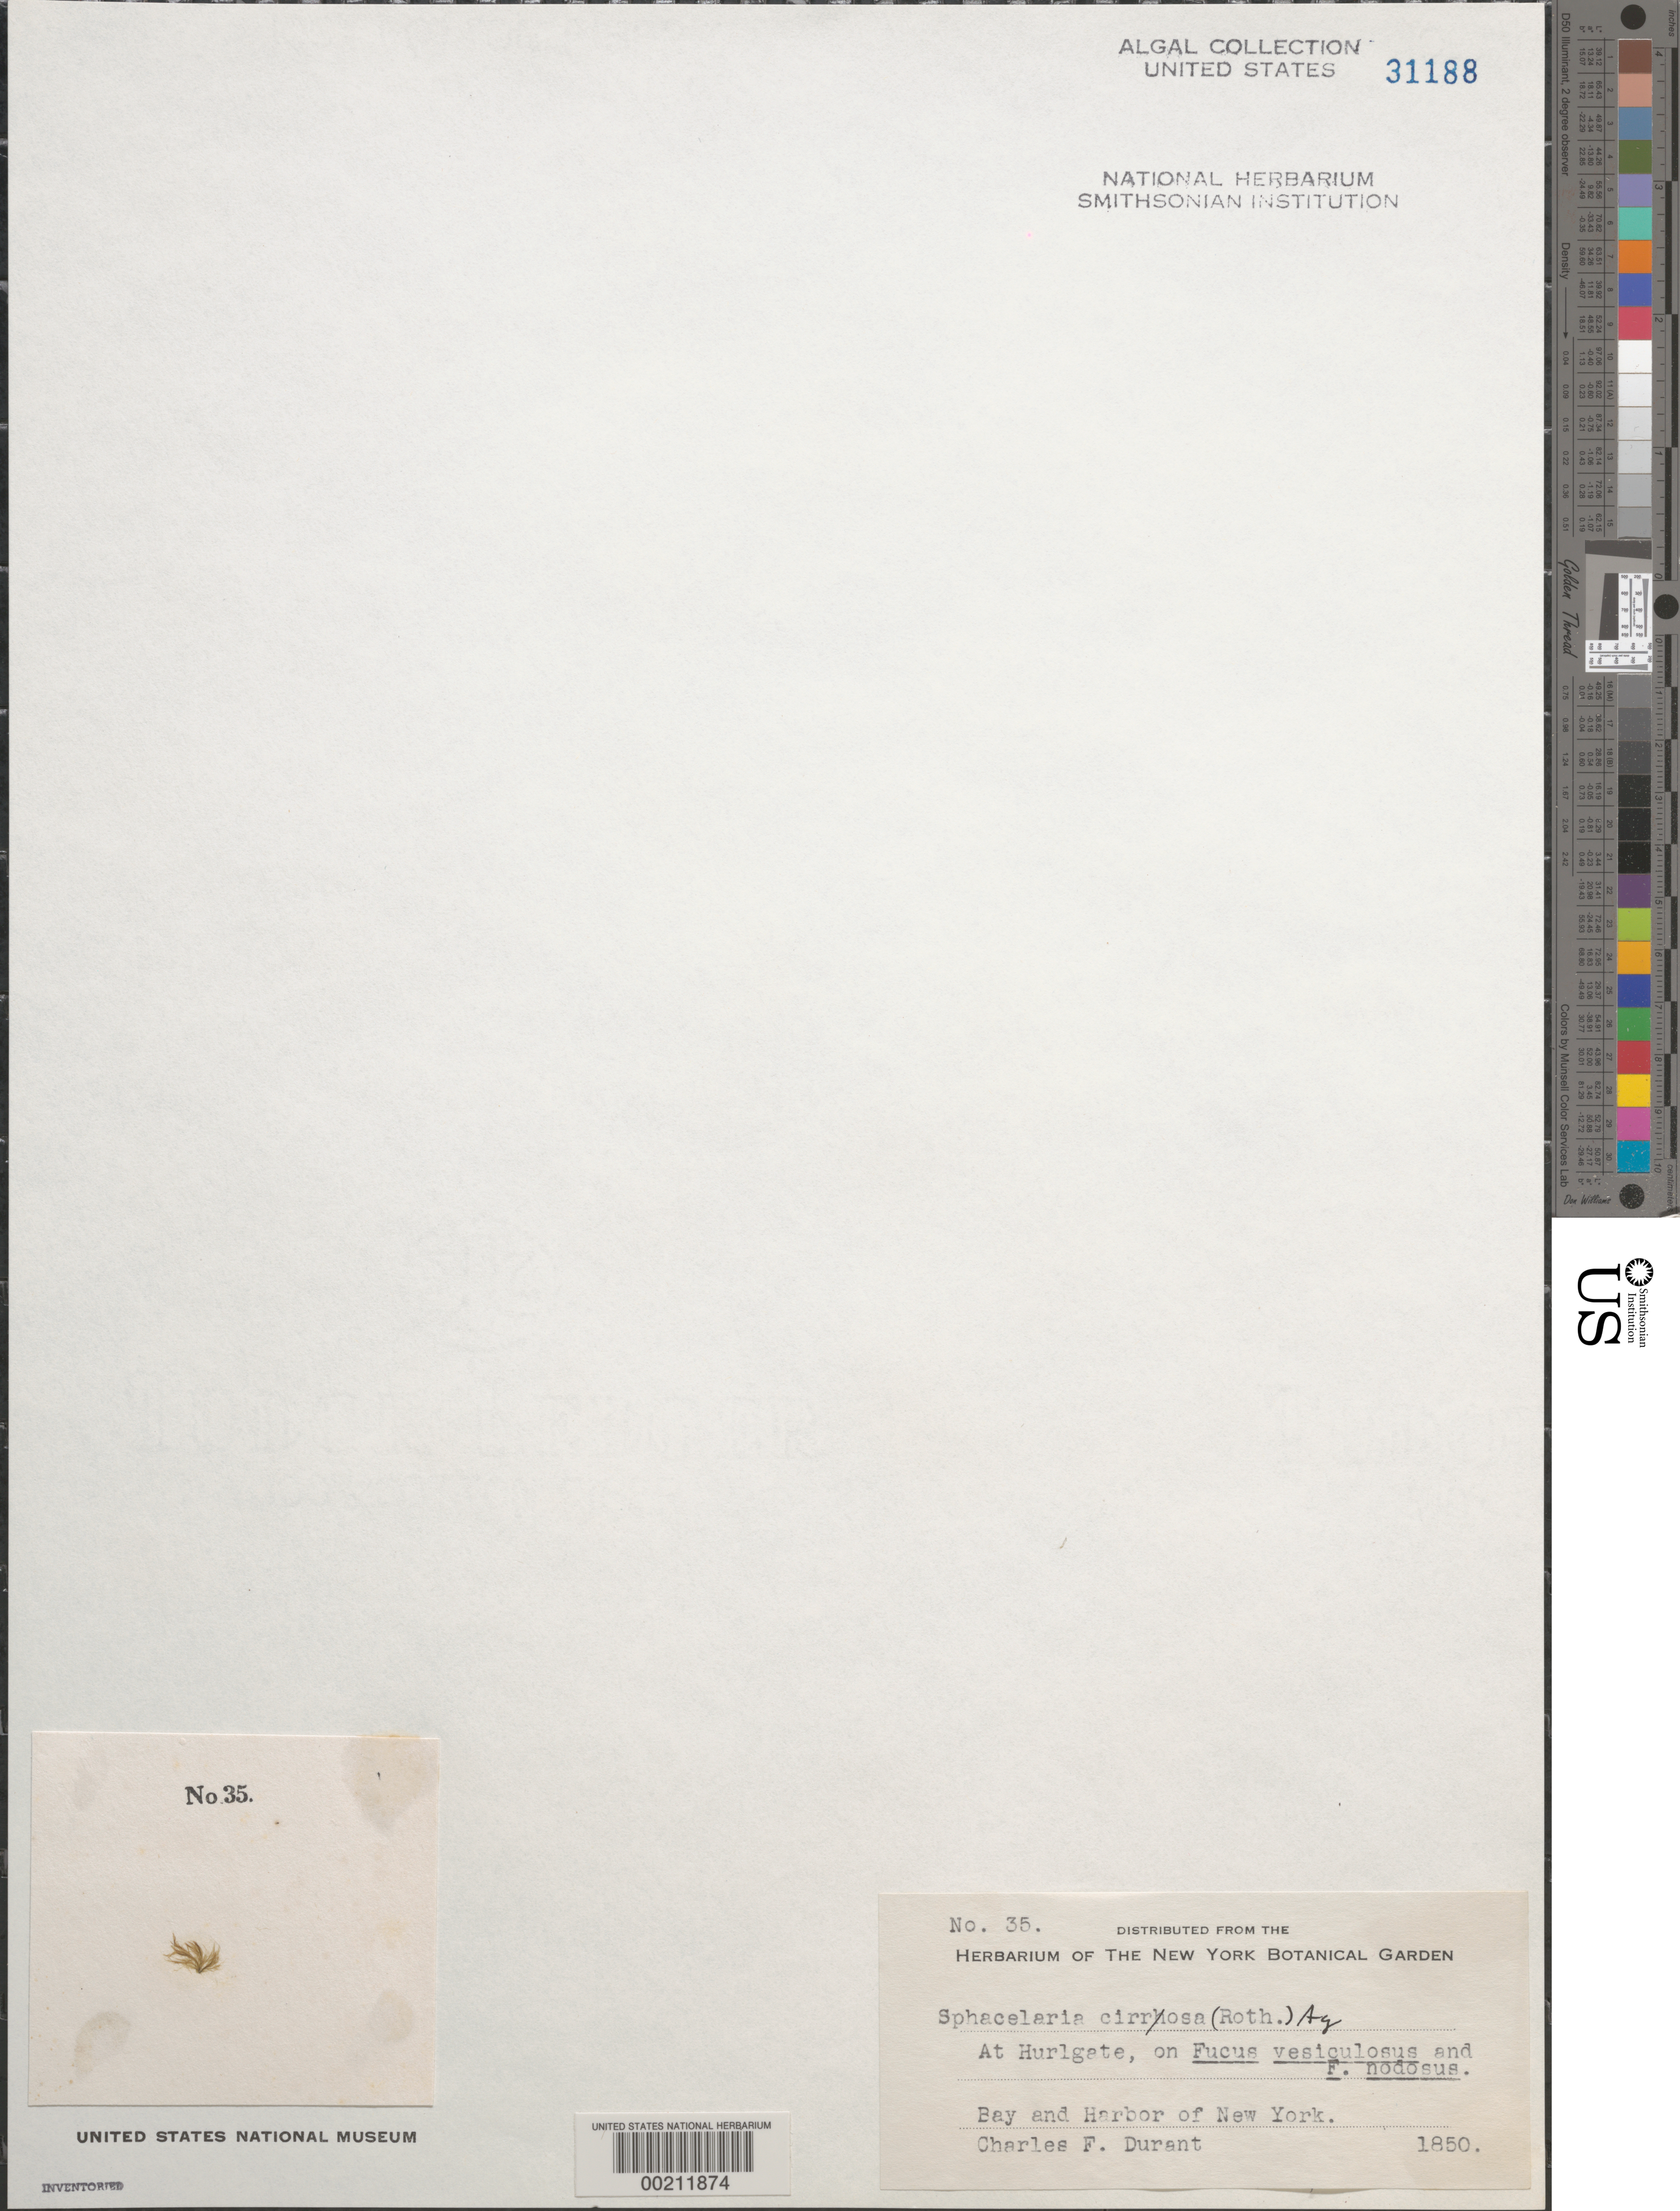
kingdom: Chromista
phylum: Ochrophyta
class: Phaeophyceae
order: Sphacelariales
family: Sphacelariaceae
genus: Sphacelaria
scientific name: Sphacelaria cirrosa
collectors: C. Durant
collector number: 35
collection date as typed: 1850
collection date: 1850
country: United States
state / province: New York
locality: Hurlgate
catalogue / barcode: US 31188